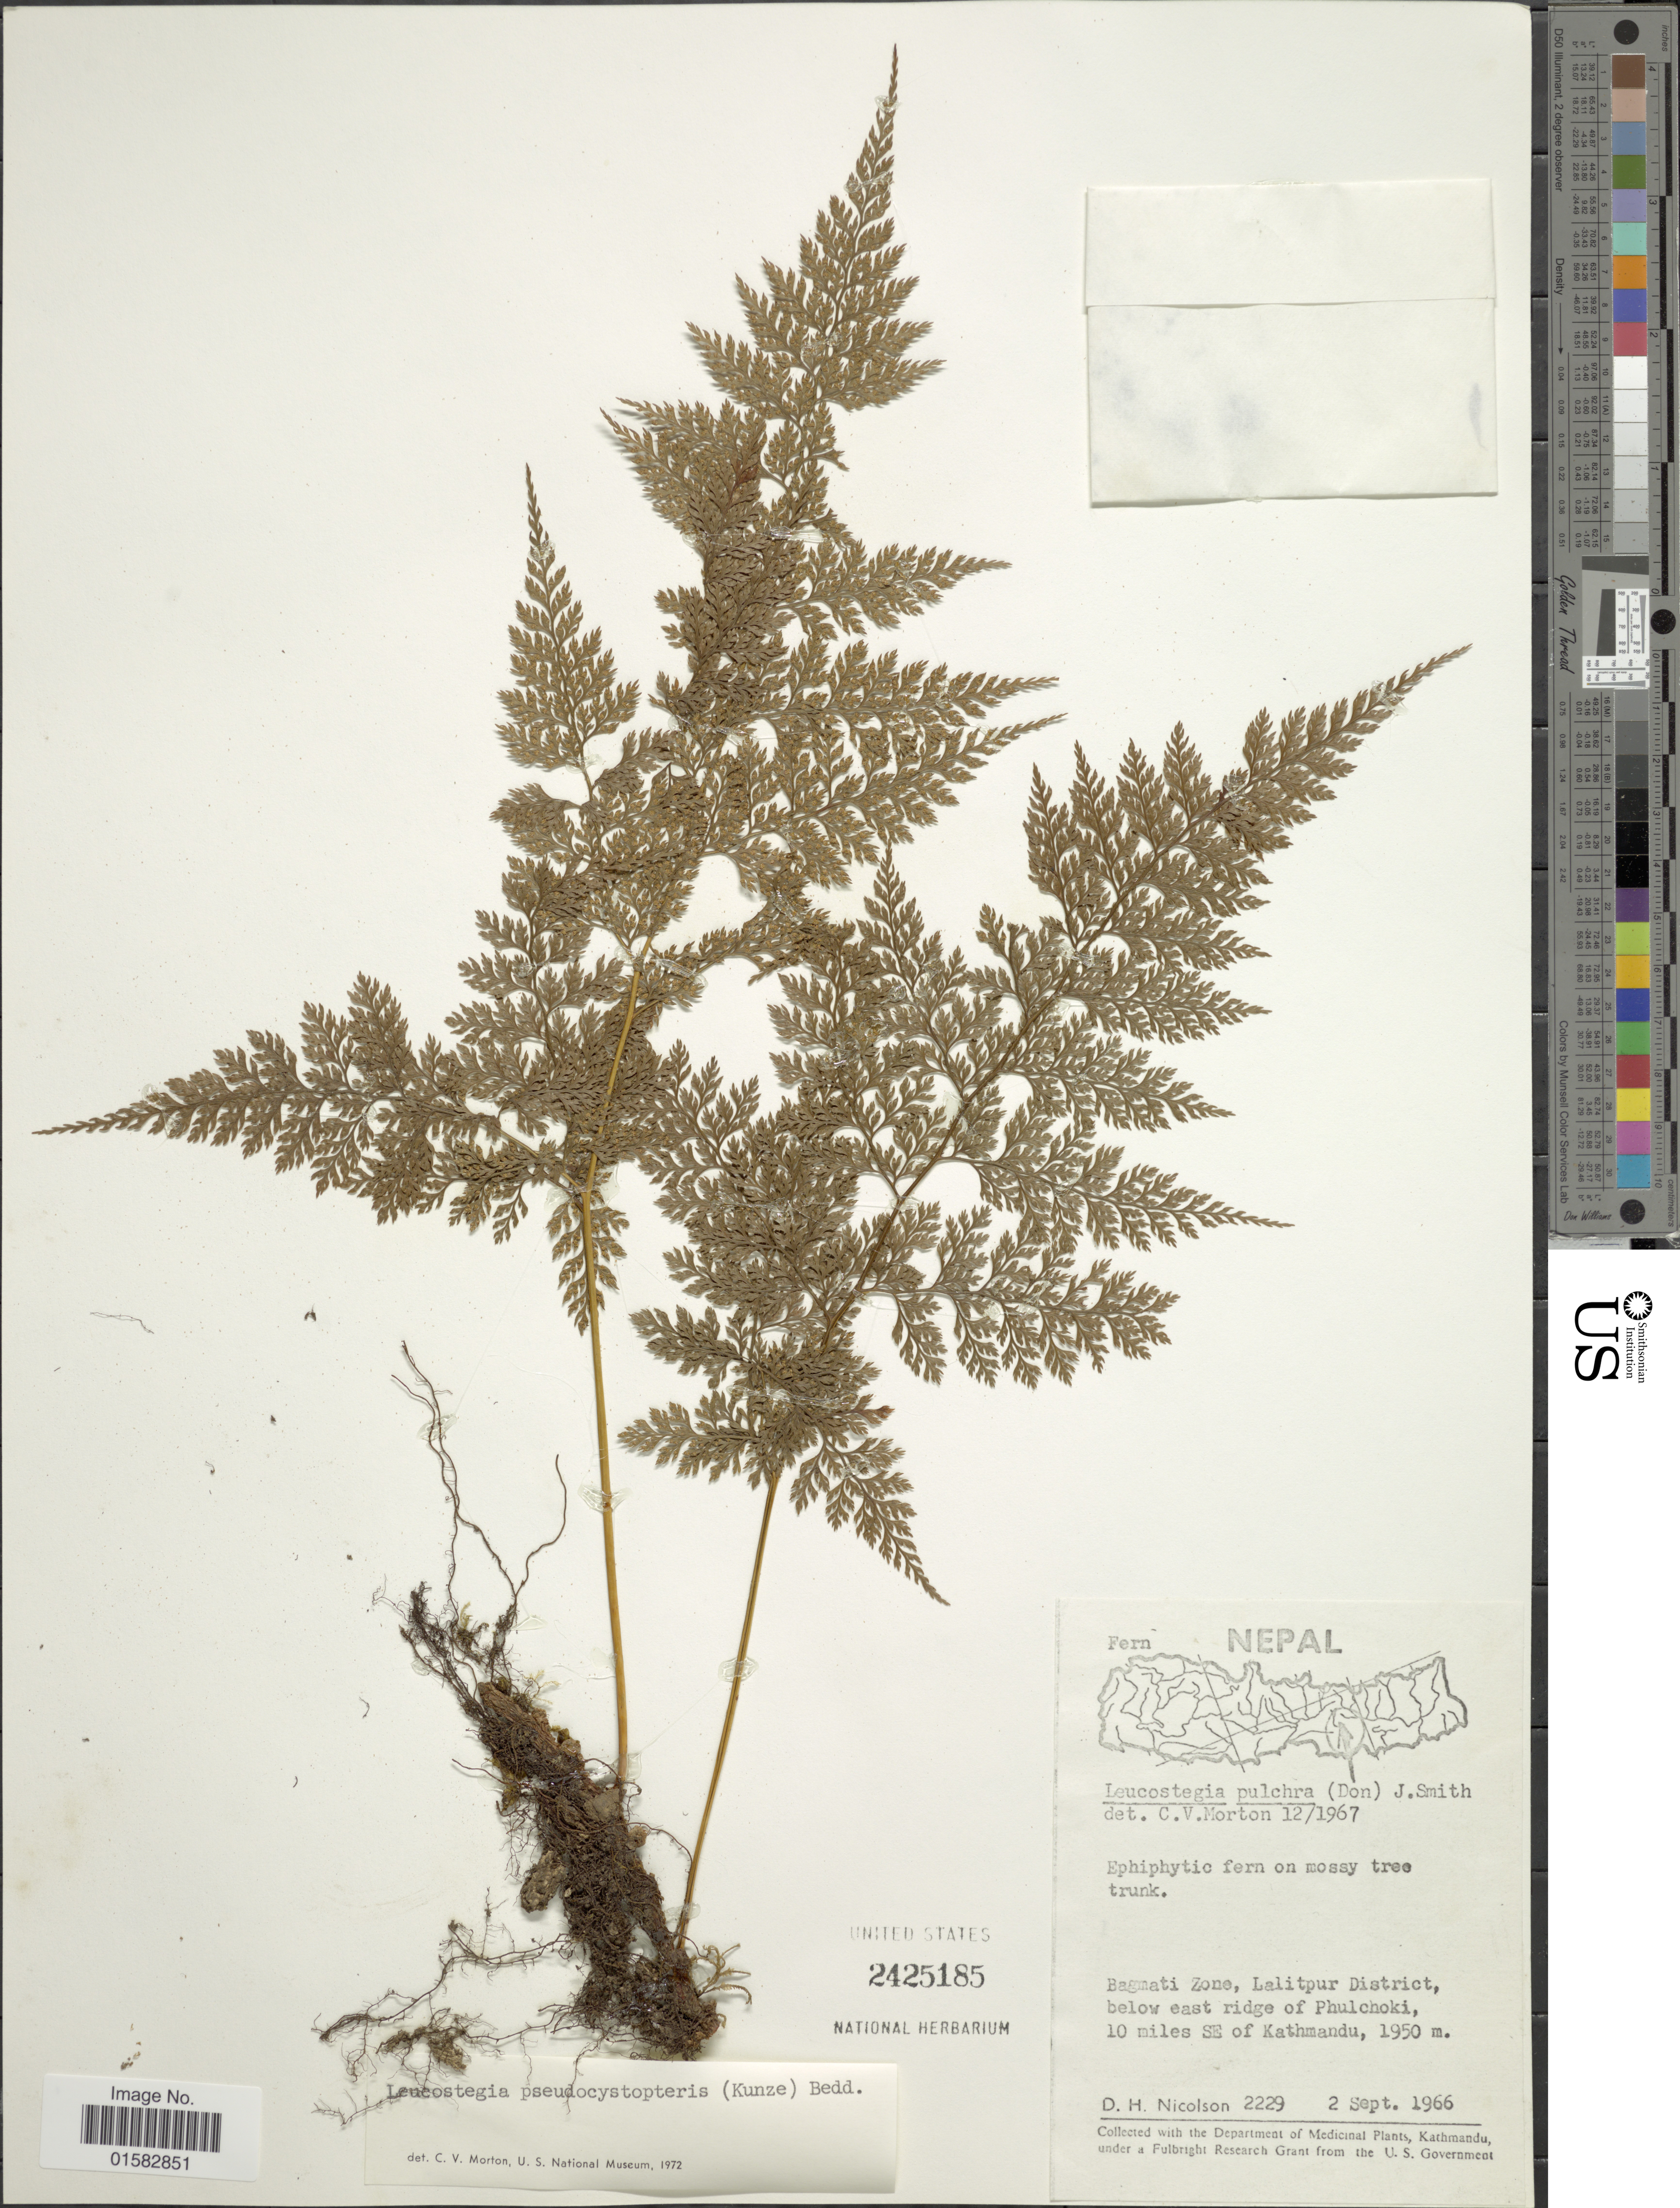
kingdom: Plantae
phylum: Tracheophyta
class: Polypodiopsida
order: Polypodiales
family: Davalliaceae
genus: Davallia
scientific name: Davallia pulchra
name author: D. Don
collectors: D. H. Nicolson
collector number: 2229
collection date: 1966-09-02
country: Nepal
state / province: Bagmati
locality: Bagmati Zone, Lalitpur District, below east ridge of Phulchoki, 10 miles SE of Kathmandu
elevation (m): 1950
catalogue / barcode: US 2425185